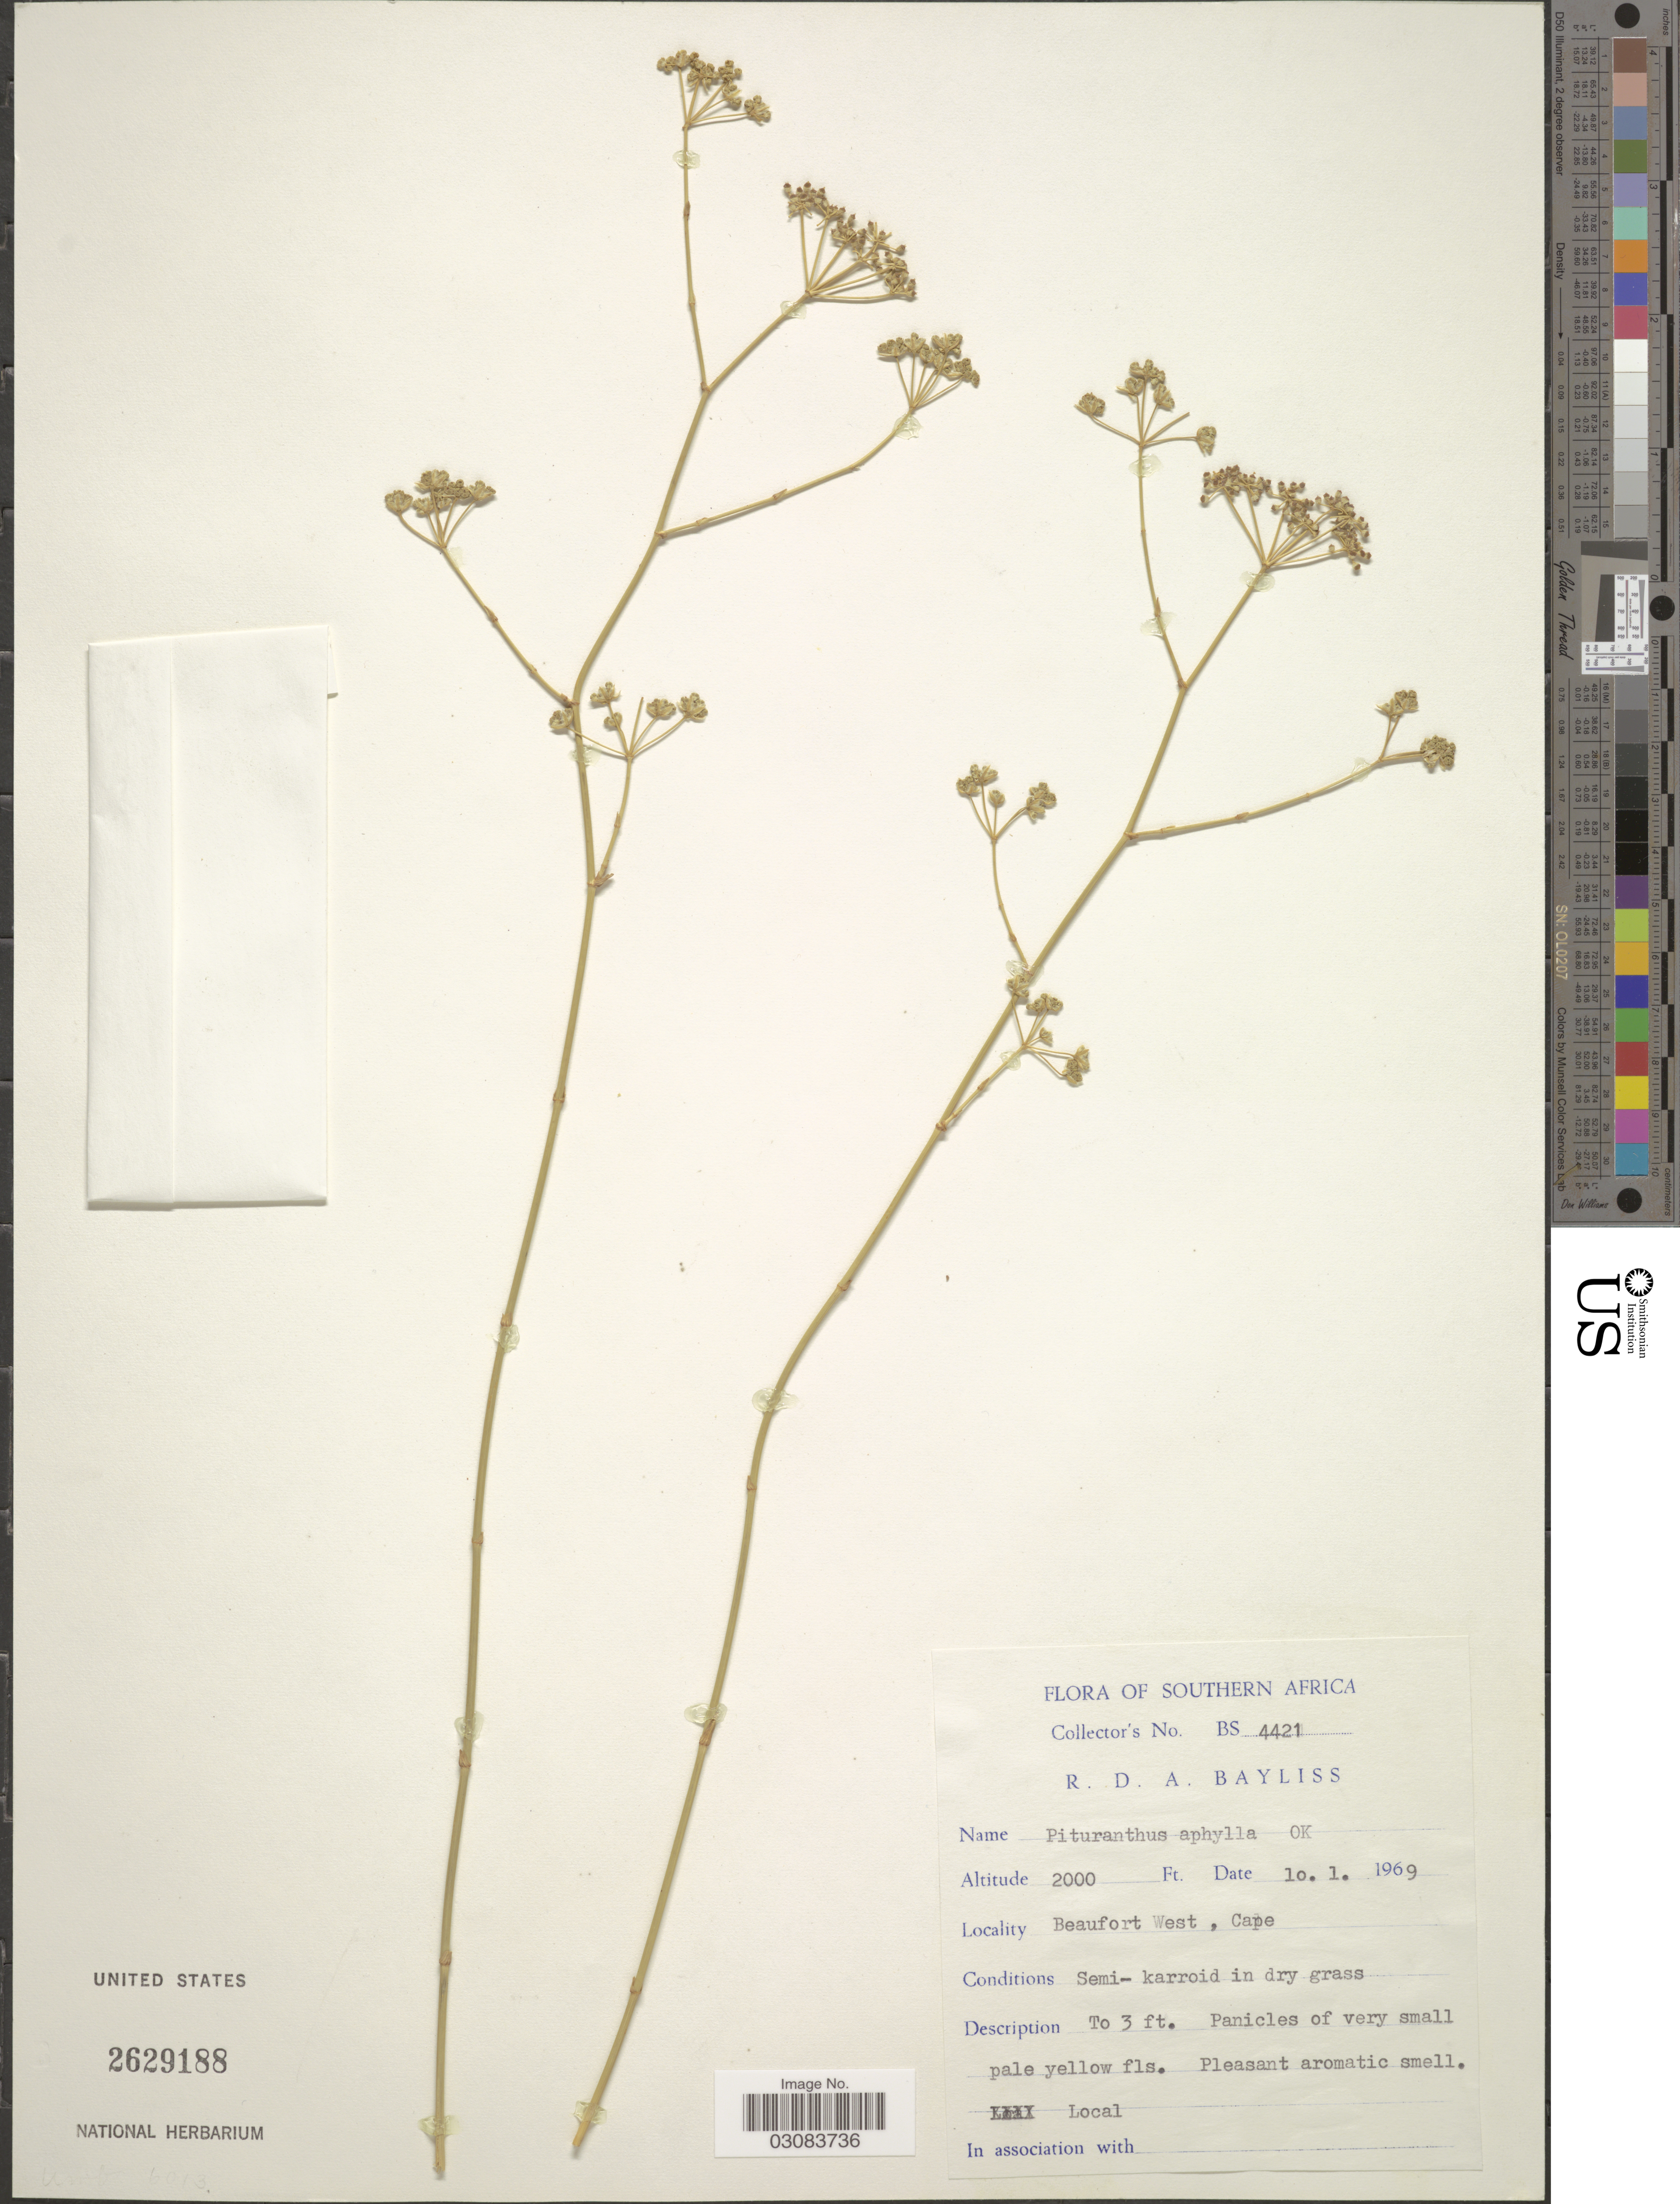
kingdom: Plantae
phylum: Tracheophyta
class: Magnoliopsida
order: Apiales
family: Apiaceae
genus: Deverra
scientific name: Deverra aphylla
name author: (Cham. & Schltdl.) DC.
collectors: R. Bayliss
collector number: BS 4421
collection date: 1969-01-10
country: South Africa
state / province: Western Cape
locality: Southern Africa. Beaufort West, Cape.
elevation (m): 610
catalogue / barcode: US 2629188